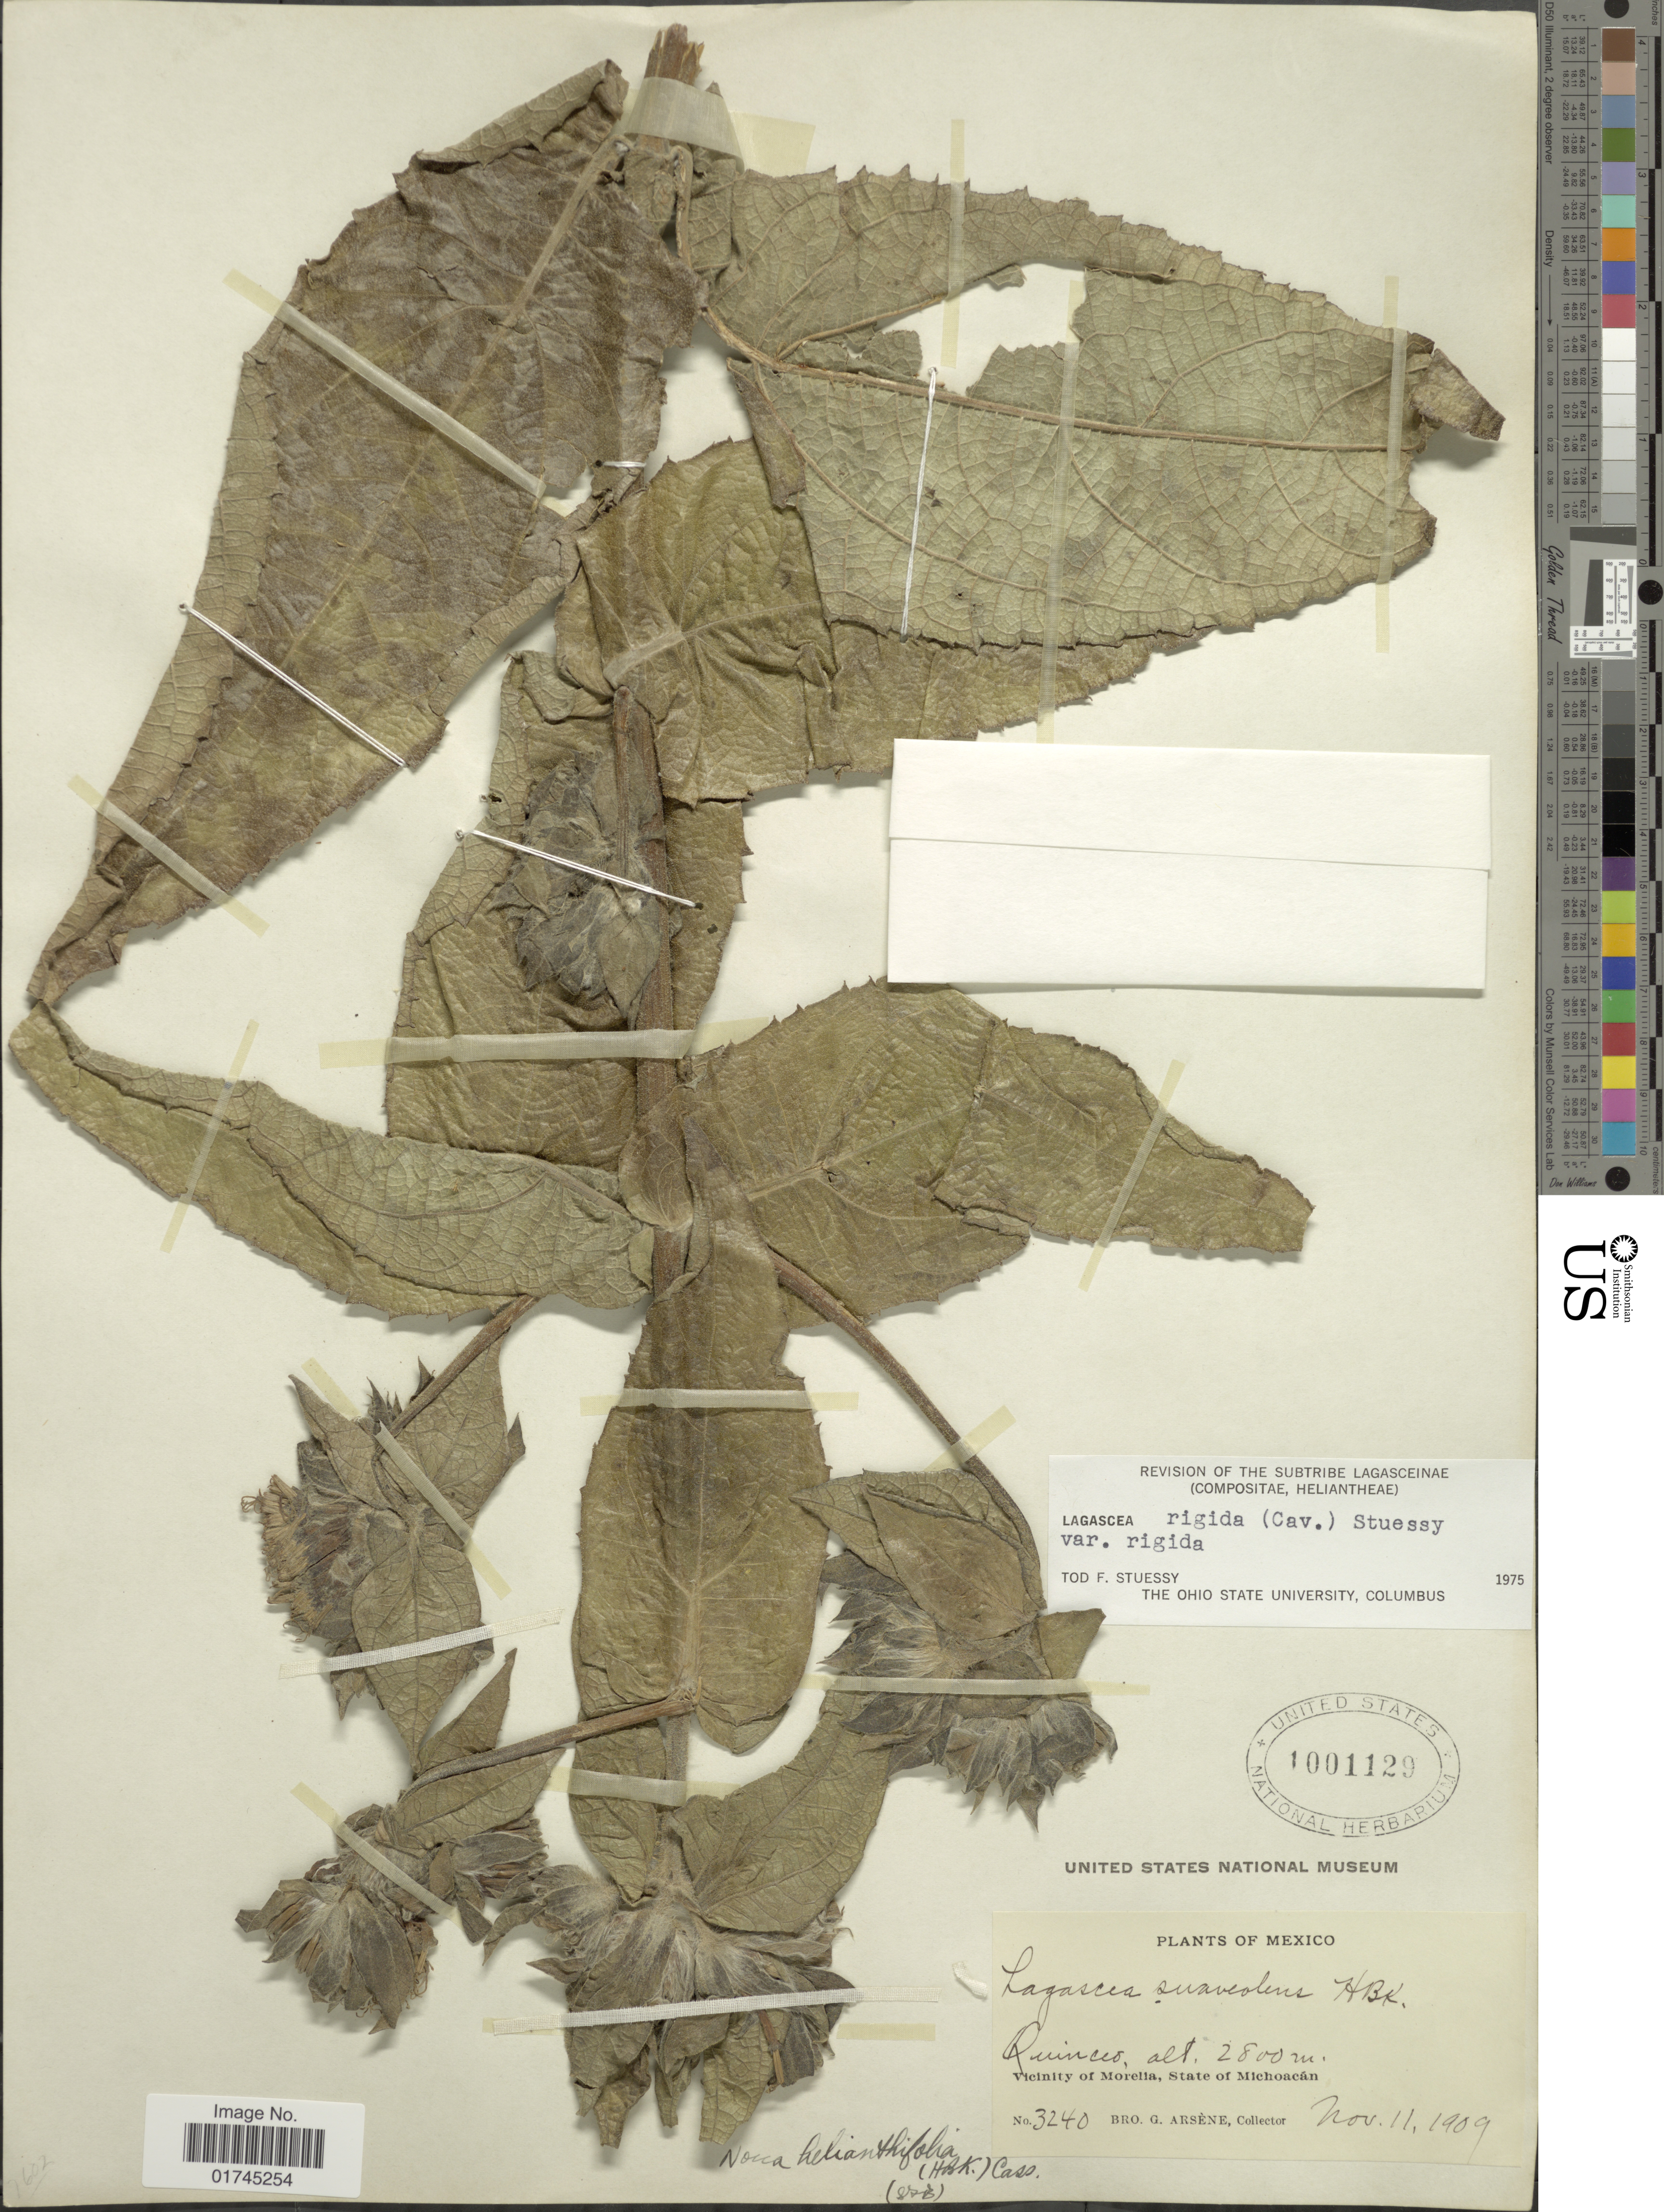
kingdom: Plantae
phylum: Tracheophyta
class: Magnoliopsida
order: Asterales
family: Asteraceae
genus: Lagascea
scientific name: Lagascea helianthifolia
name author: Kunth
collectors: Bro. G. Arsène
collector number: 3240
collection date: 1909-11-11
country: Mexico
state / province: Michoacán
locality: Quinceo, vicinity of Morelia.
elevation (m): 2800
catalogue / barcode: US 1001129